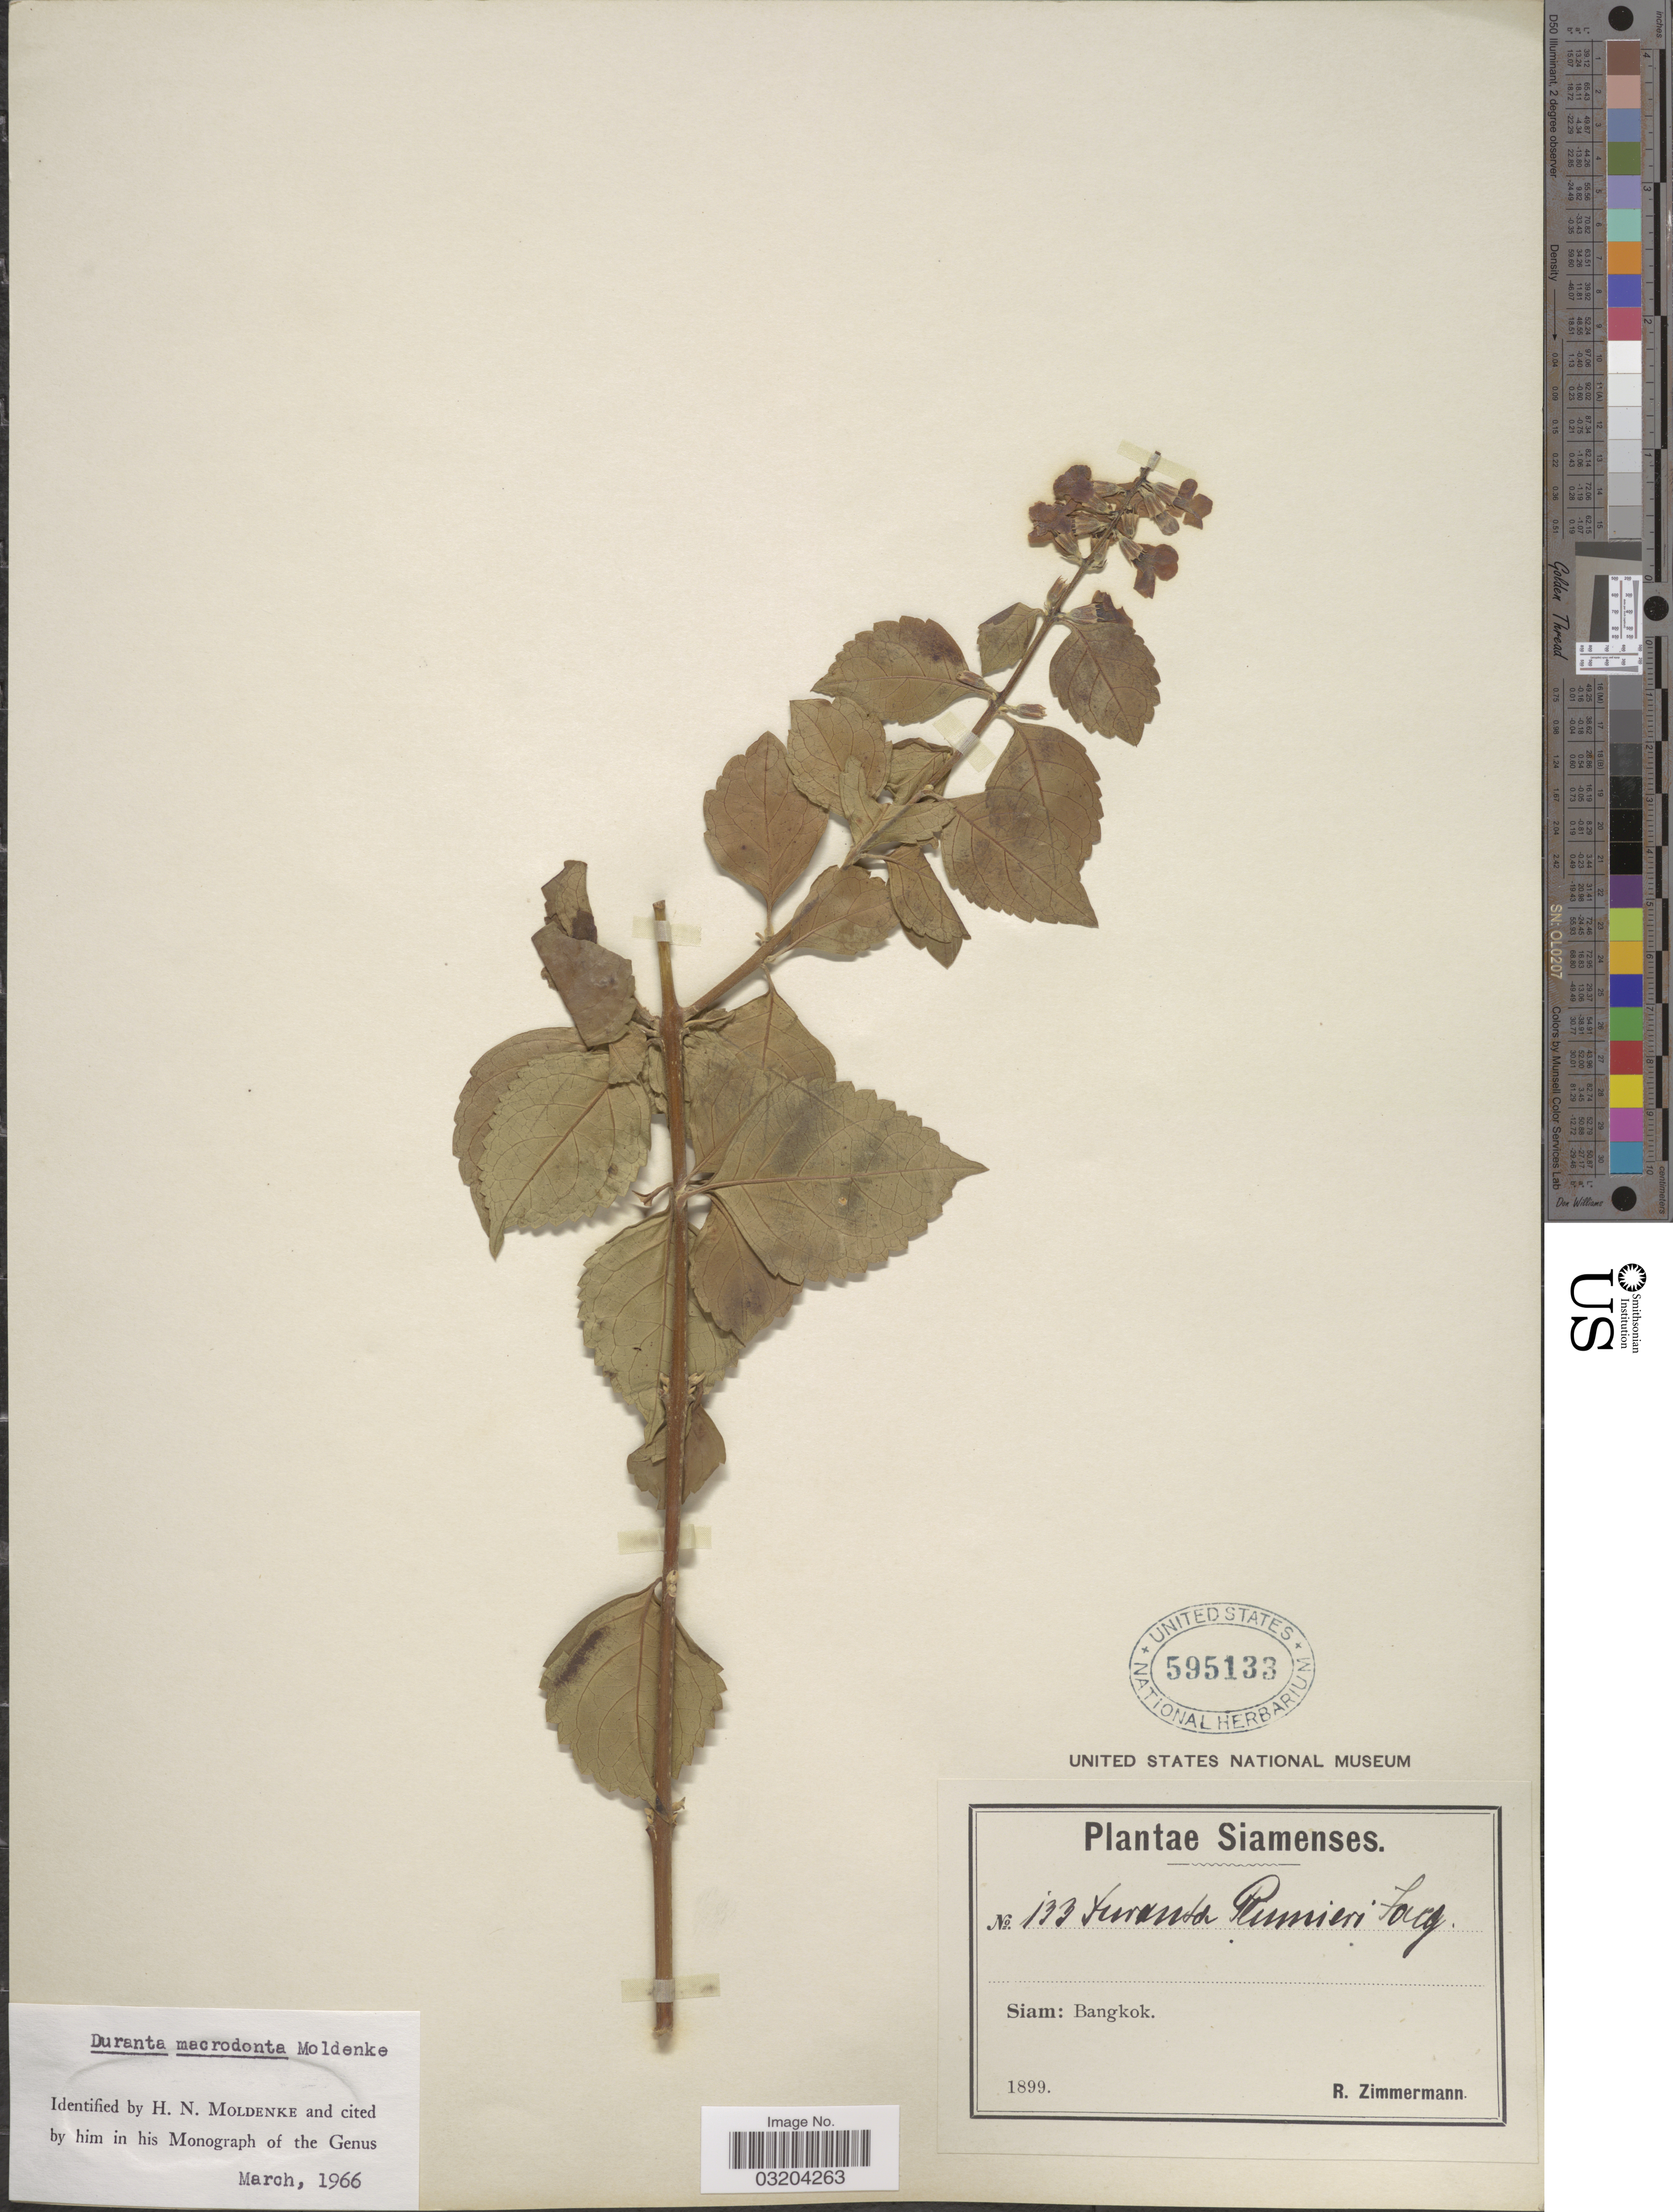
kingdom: Plantae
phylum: Tracheophyta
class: Magnoliopsida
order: Lamiales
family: Verbenaceae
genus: Duranta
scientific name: Duranta macrodonta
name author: Moldenke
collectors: R. Zimmerman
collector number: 133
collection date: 1899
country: Thailand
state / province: Bangkok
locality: Siam.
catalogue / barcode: US 595133